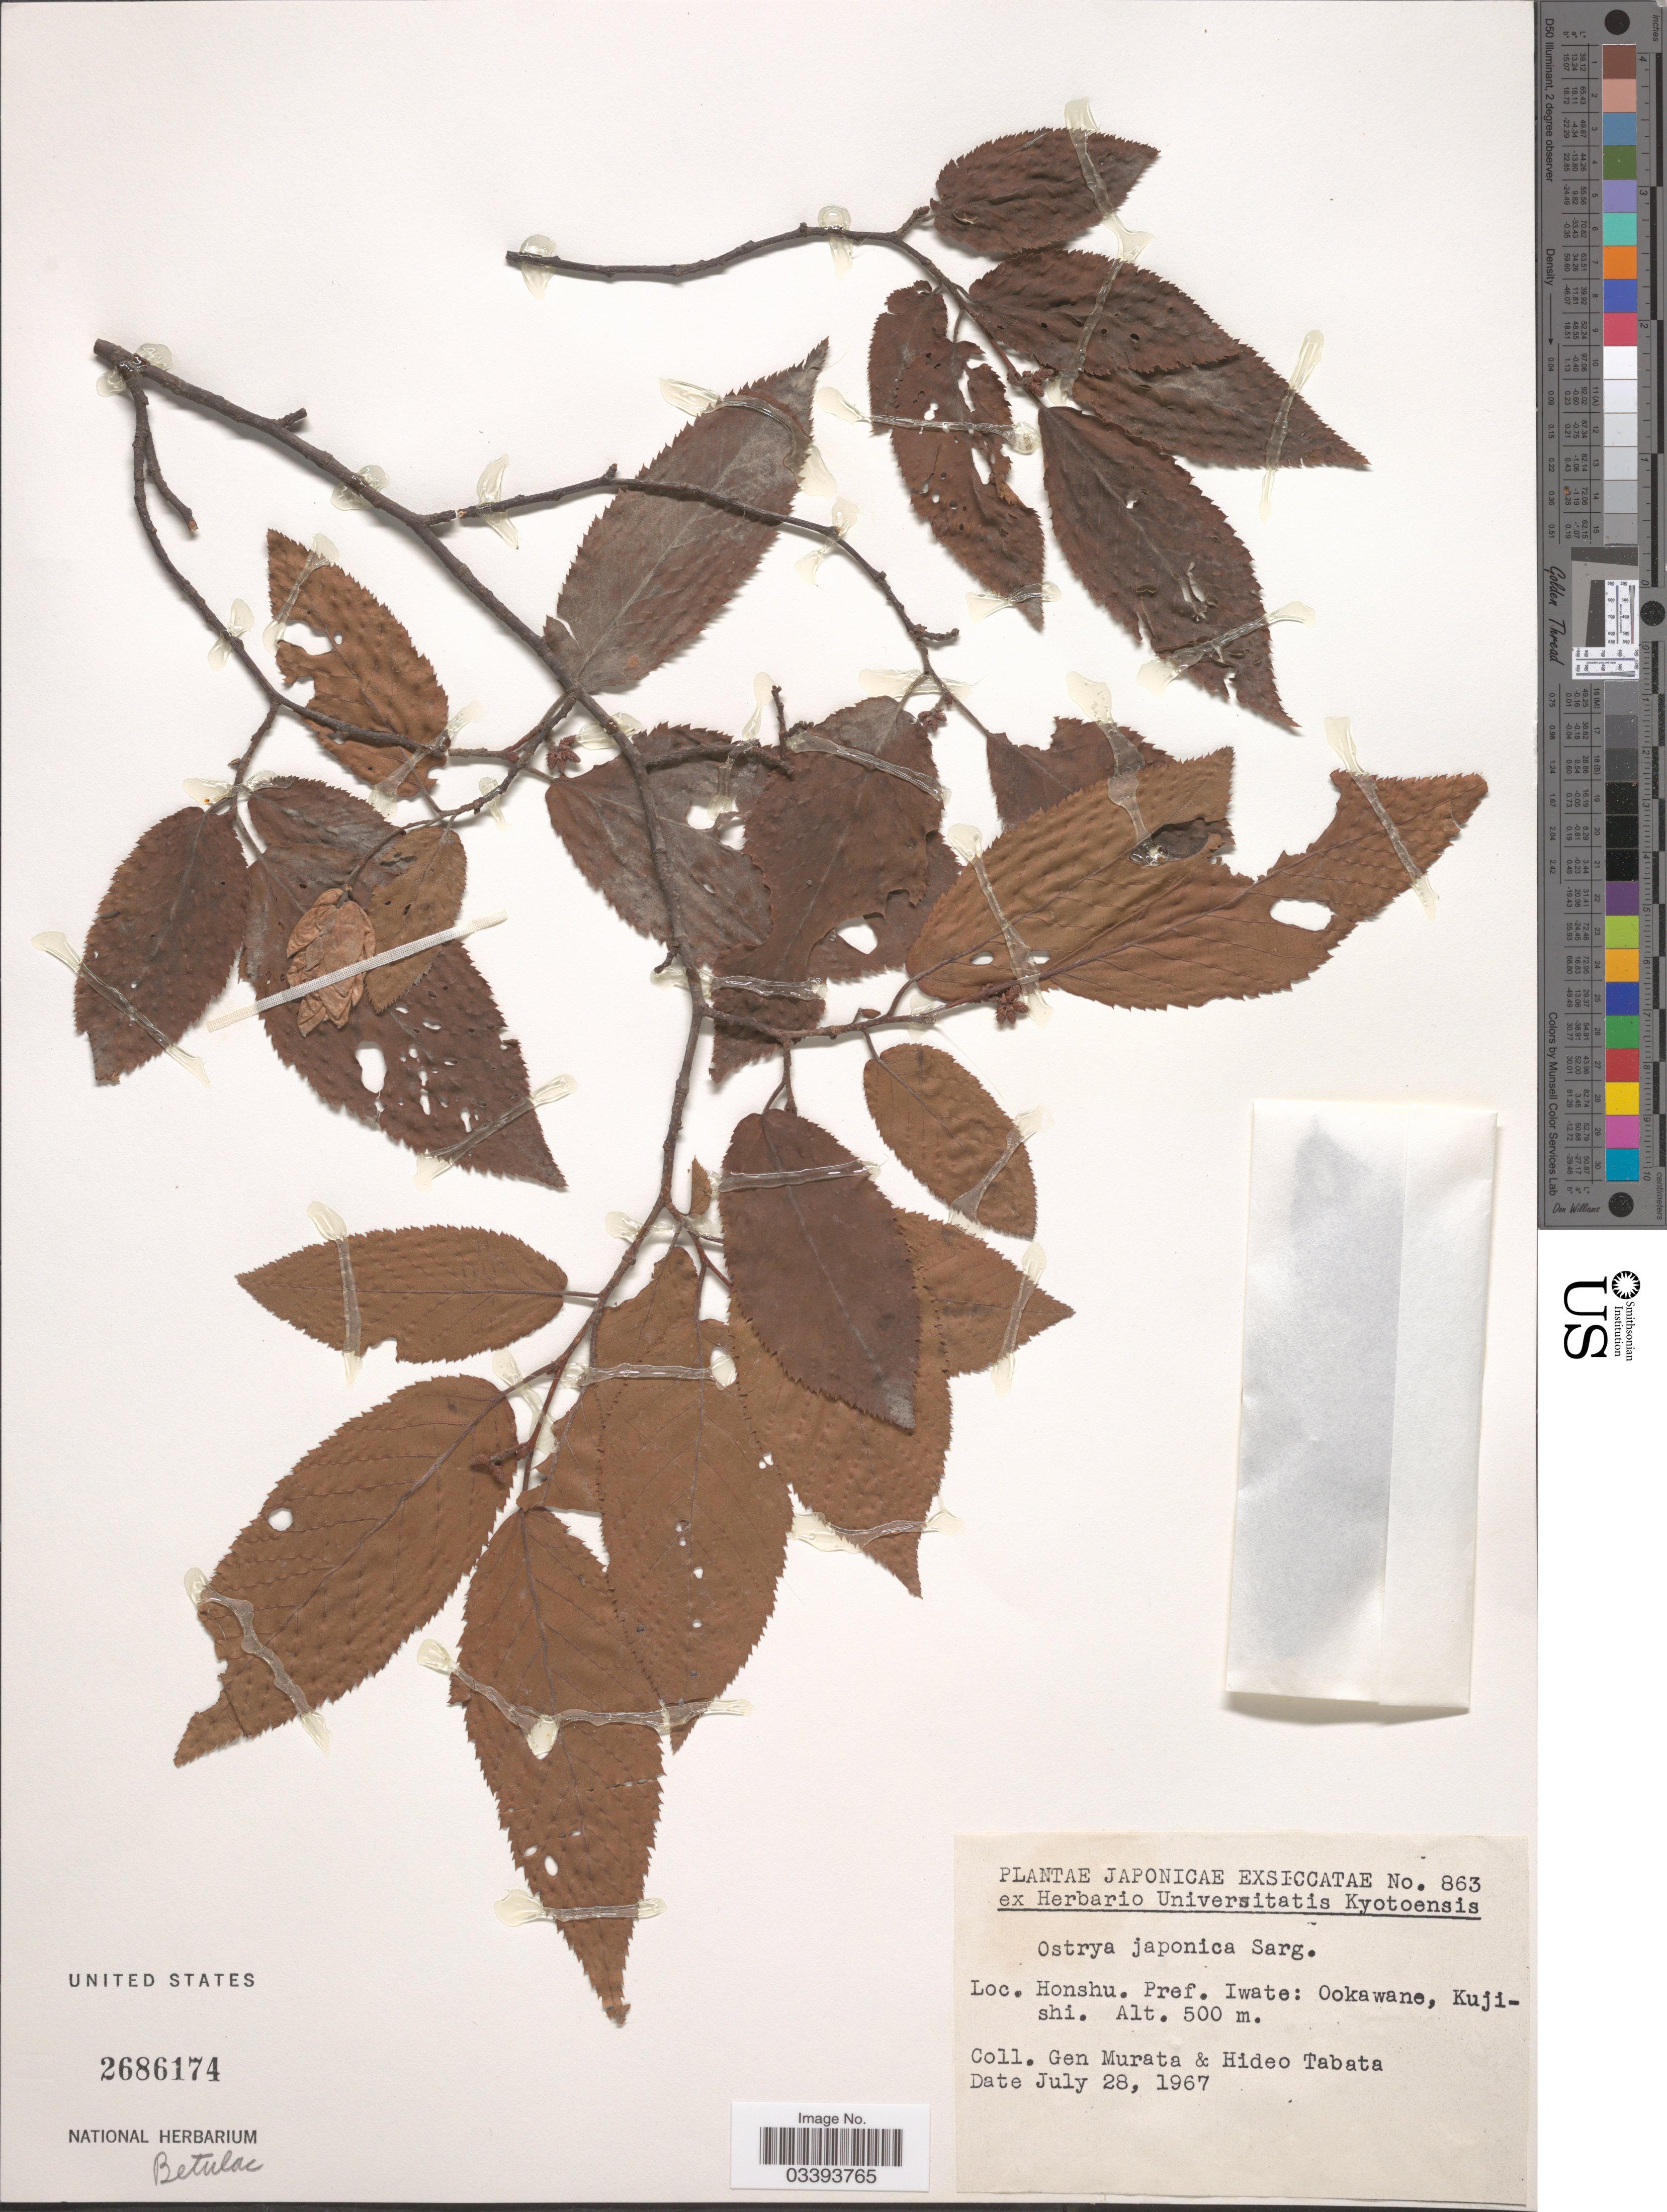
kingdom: Plantae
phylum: Tracheophyta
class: Magnoliopsida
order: Fagales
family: Betulaceae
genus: Ostrya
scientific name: Ostrya japonica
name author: Sarg.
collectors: G. Murata & H. Tabata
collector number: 863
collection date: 1967-07-28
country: Japan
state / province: Iwate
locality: Honshu. Pref. Iwate: Ookawane, Kujishi.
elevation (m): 500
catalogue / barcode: US 2686174